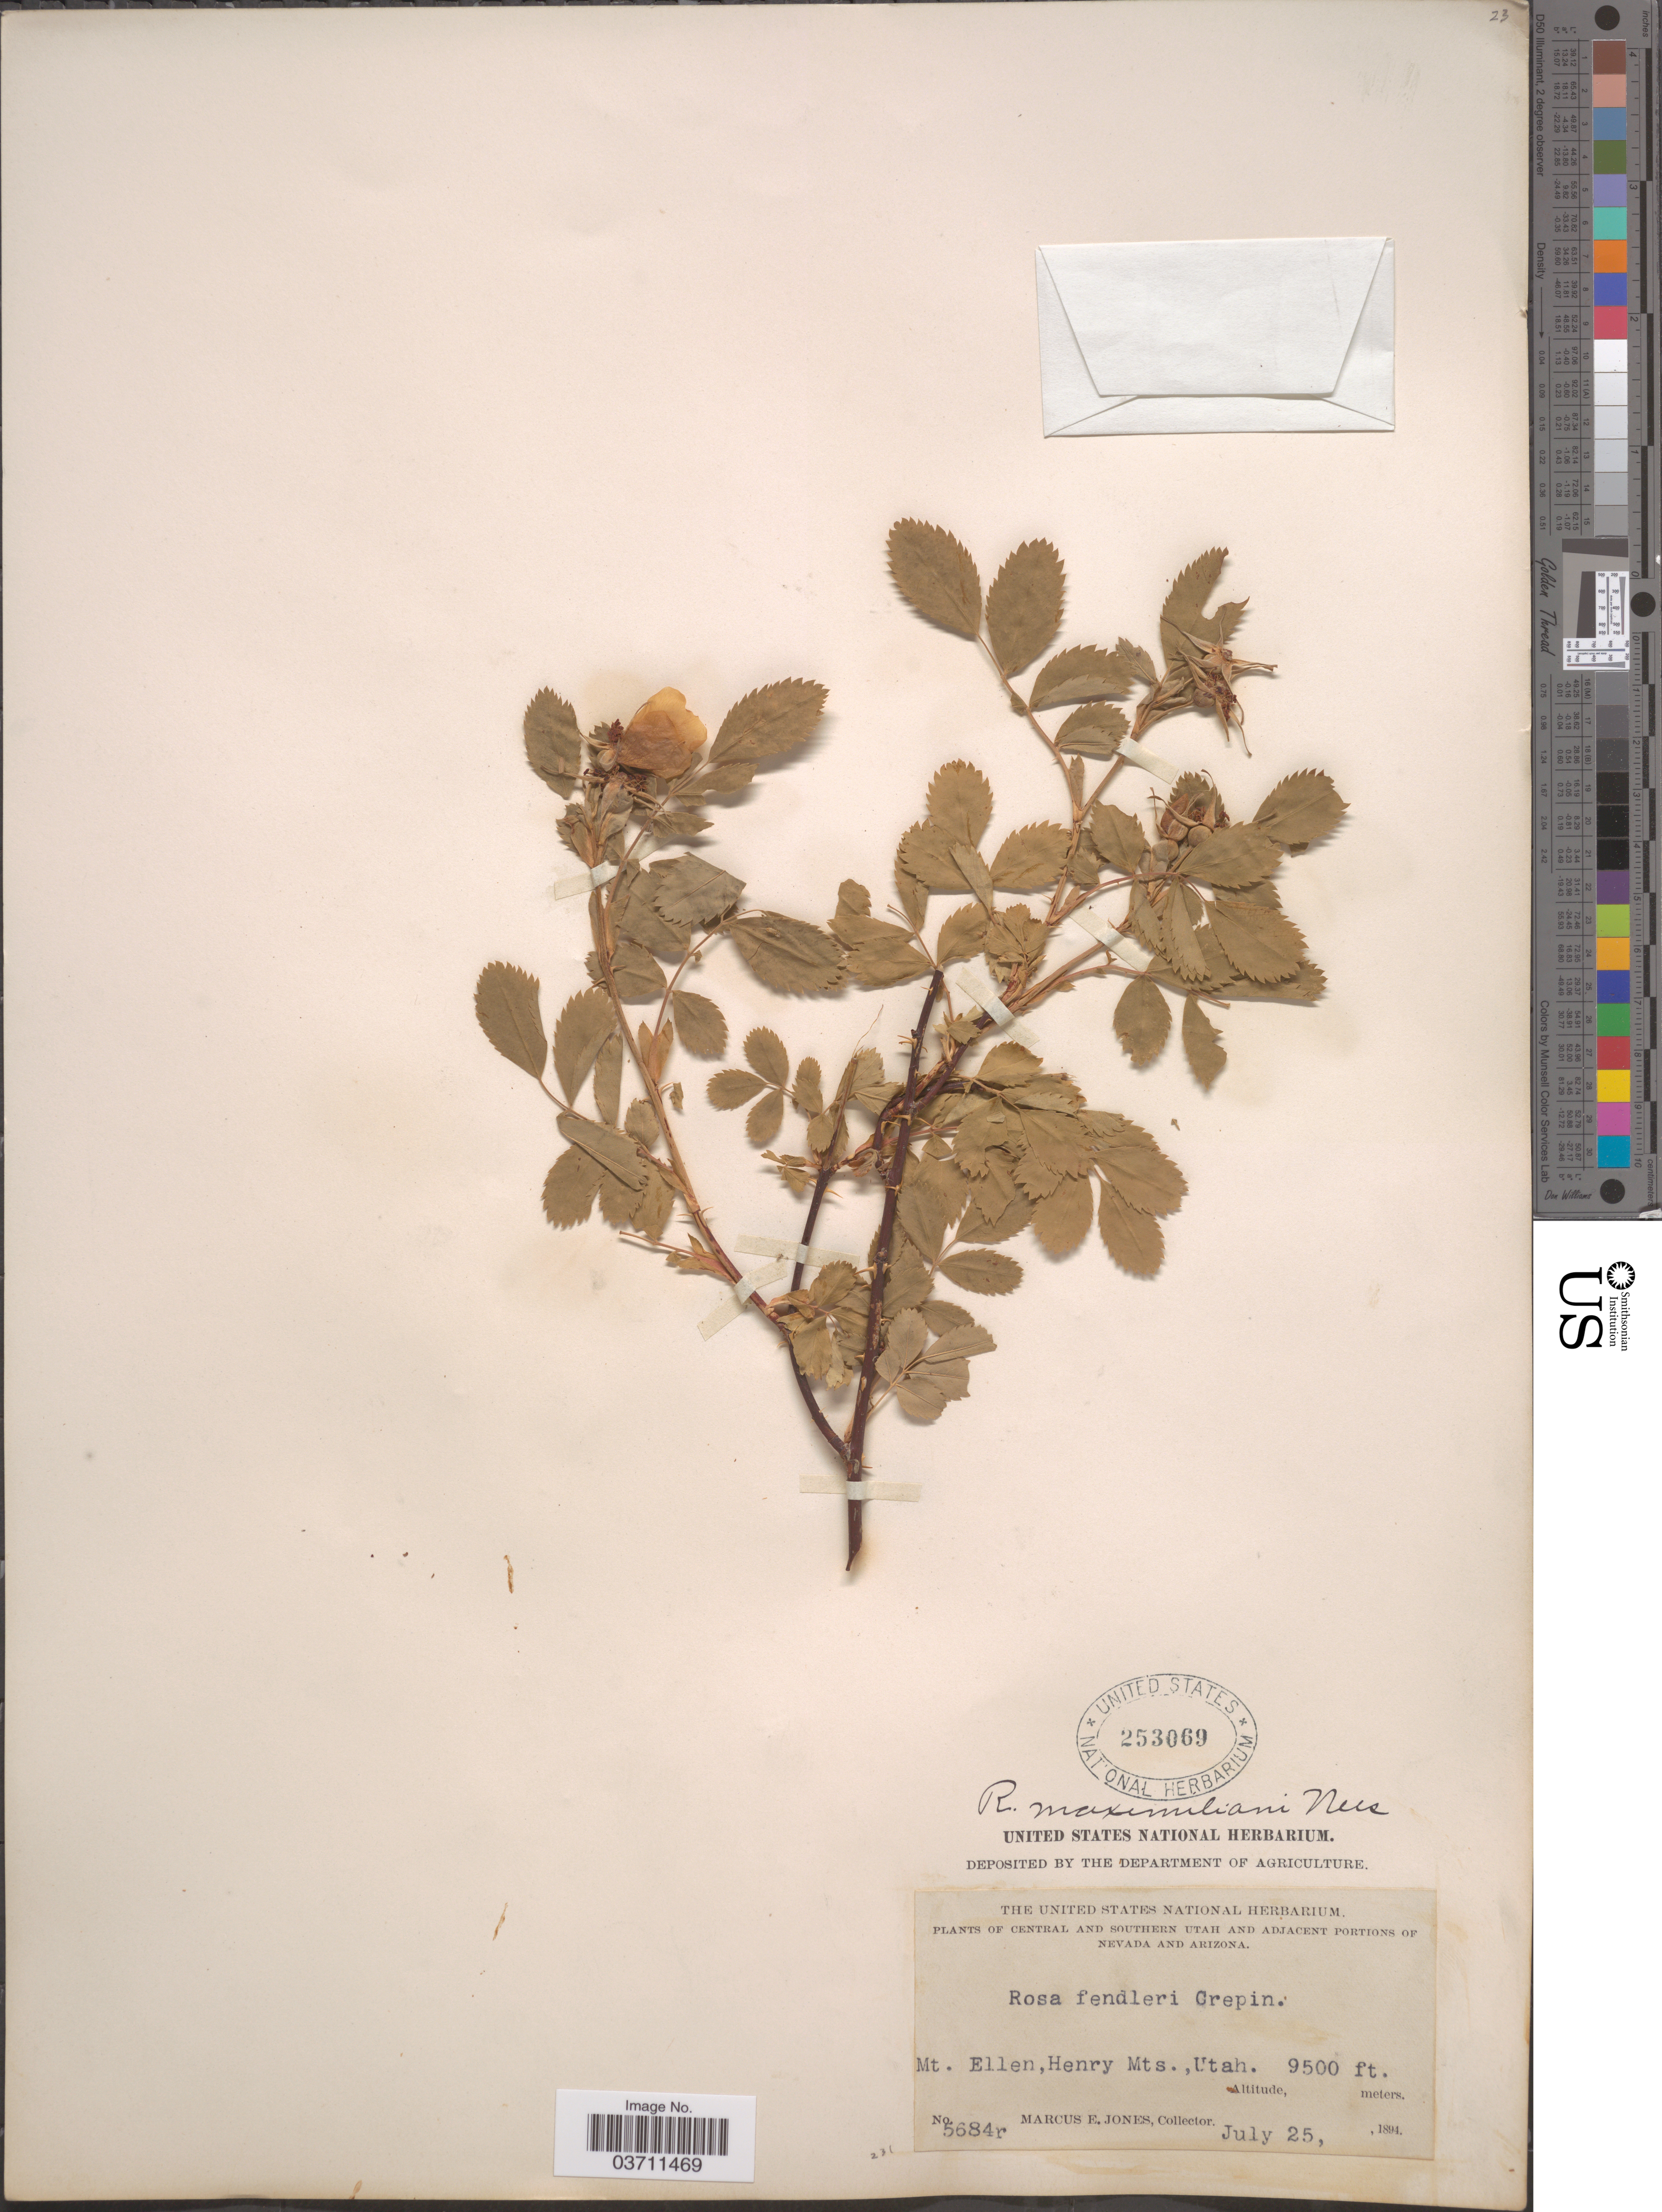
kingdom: Plantae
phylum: Tracheophyta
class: Magnoliopsida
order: Rosales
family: Rosaceae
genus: Rosa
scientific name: Rosa maximiliani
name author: Nees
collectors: M. E. Jones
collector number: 5684r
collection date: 1894-07-25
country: United States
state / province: Utah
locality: Central and Southern Utah. Mt. Ellen, Henry Mts.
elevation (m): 2896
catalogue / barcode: US 253069